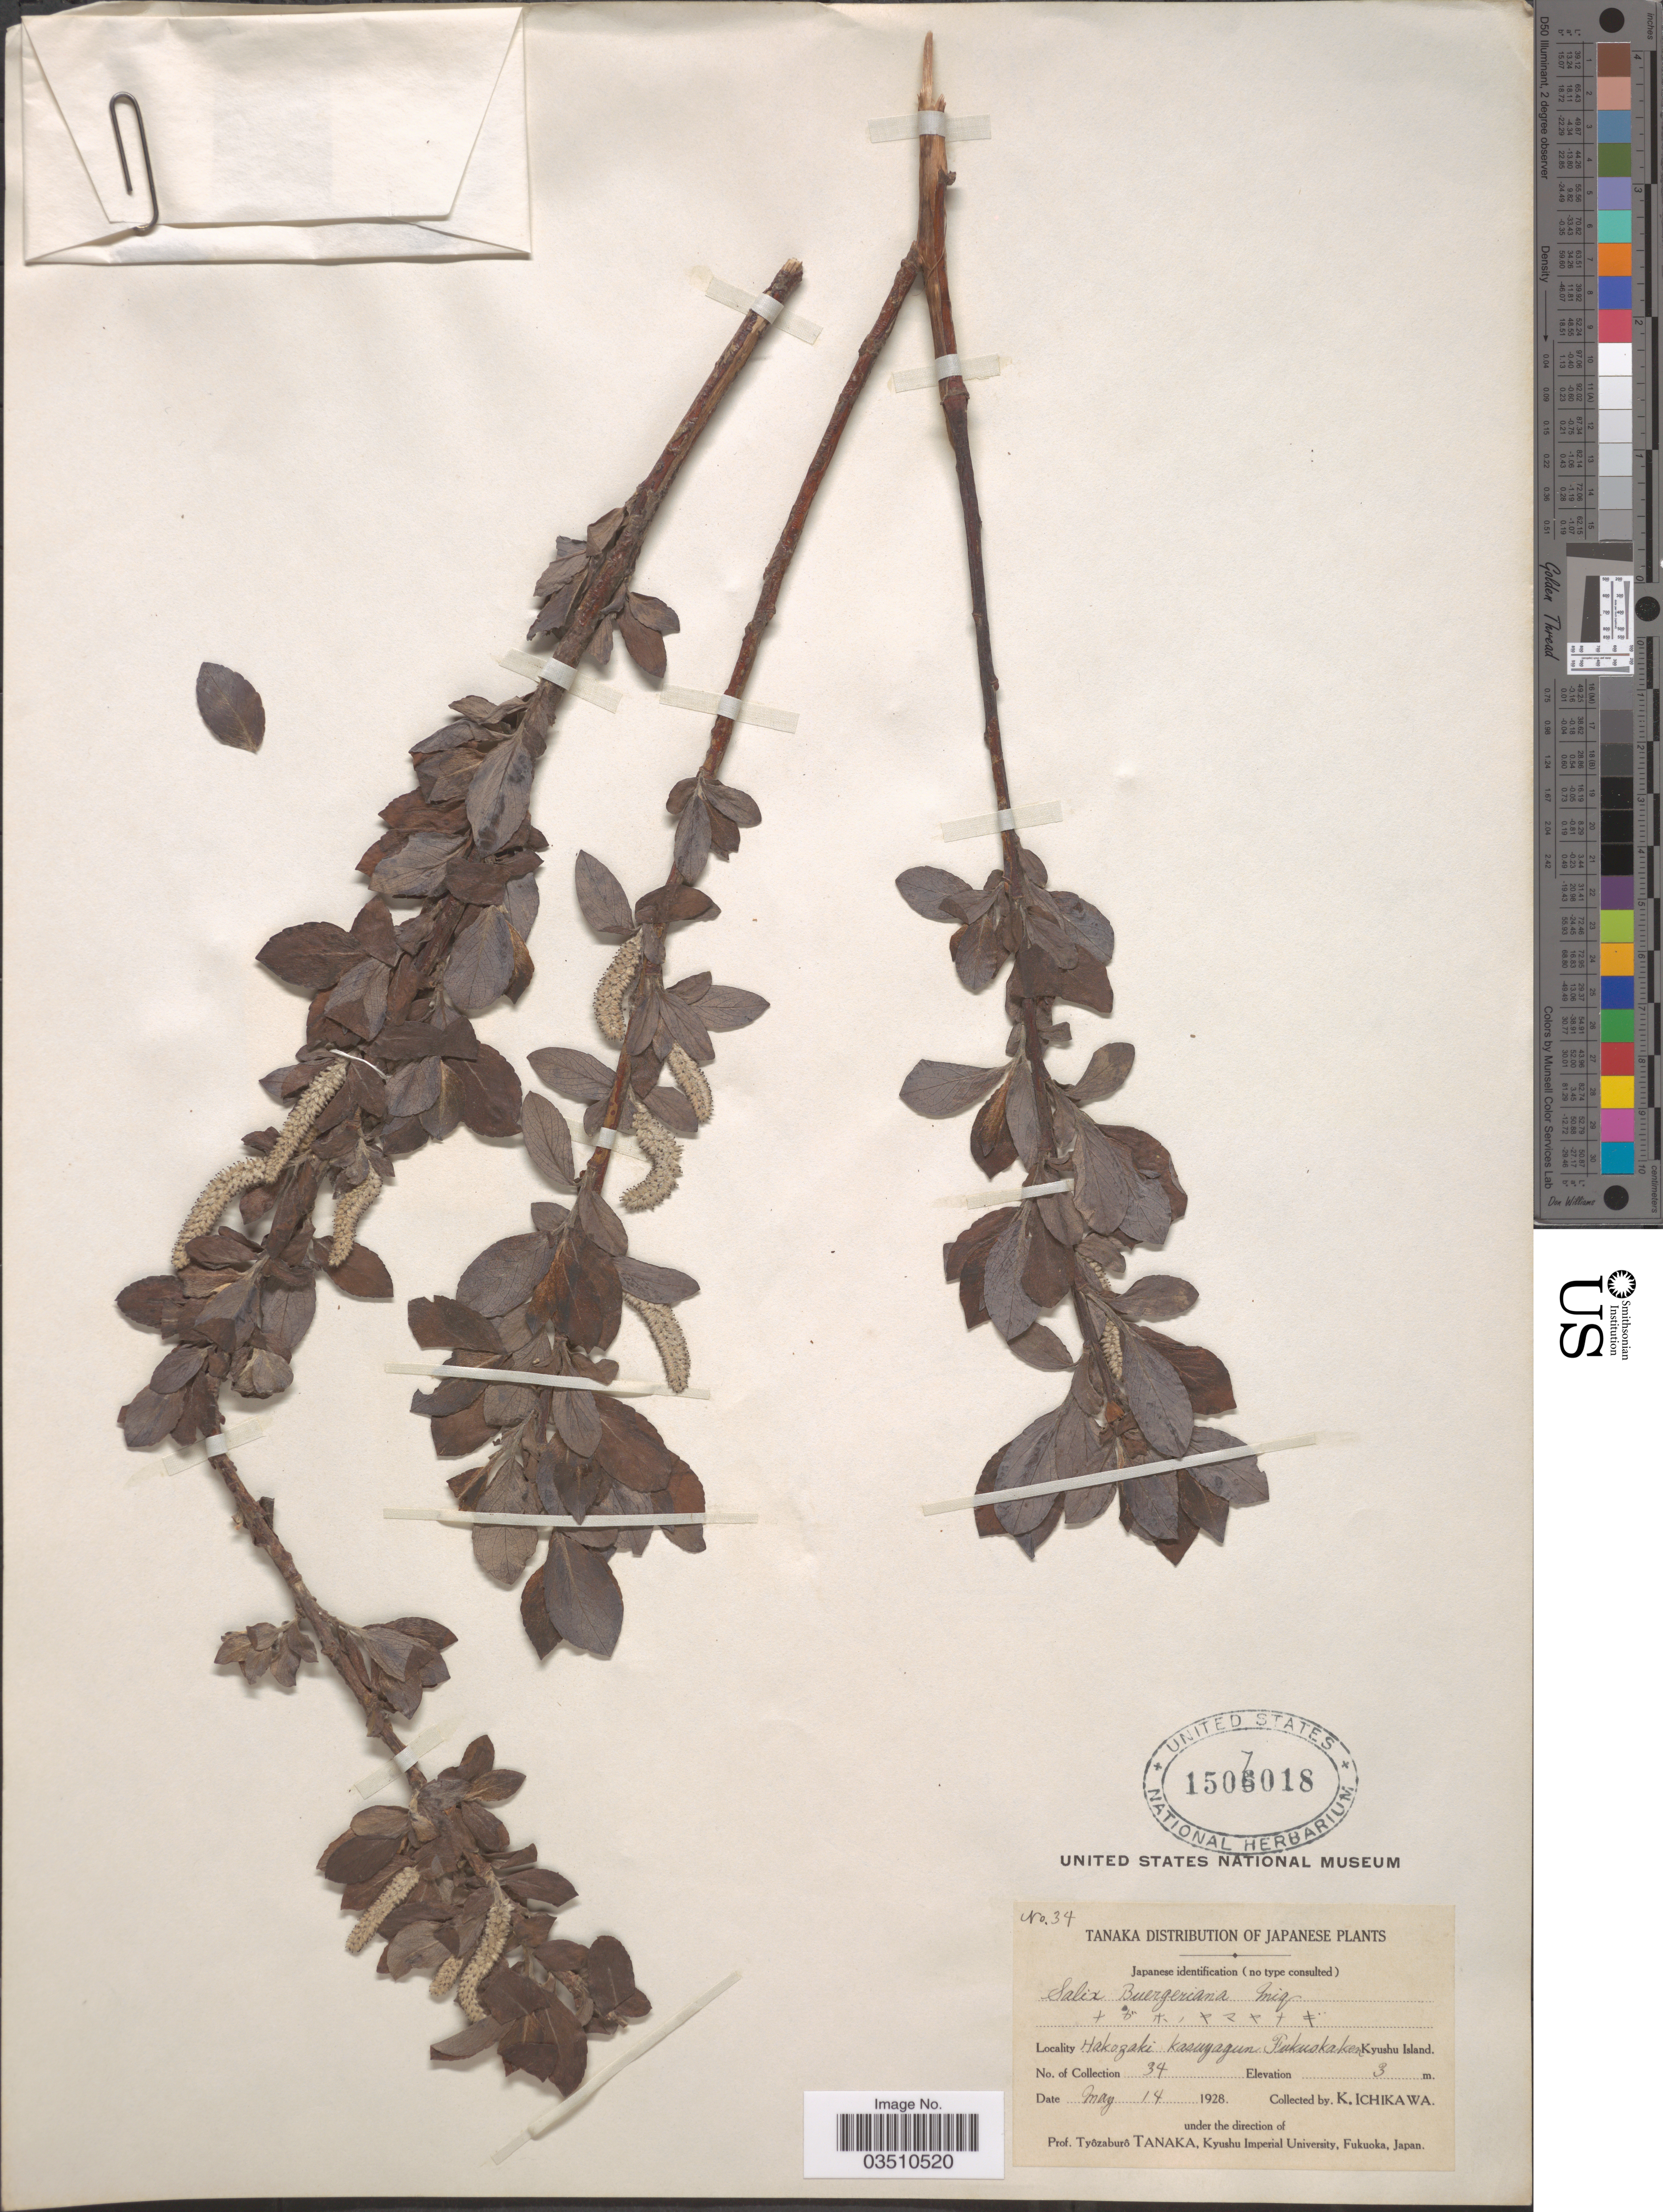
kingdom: Plantae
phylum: Tracheophyta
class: Magnoliopsida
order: Malpighiales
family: Salicaceae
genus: Salix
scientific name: Salix buergeriana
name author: Miq.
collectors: K. Ichikawa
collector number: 34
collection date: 1928-05-14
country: Japan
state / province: Hukuoka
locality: Hakozaki kasuyagun Fukuokaken Kyushu Island.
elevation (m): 3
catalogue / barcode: US 1507018